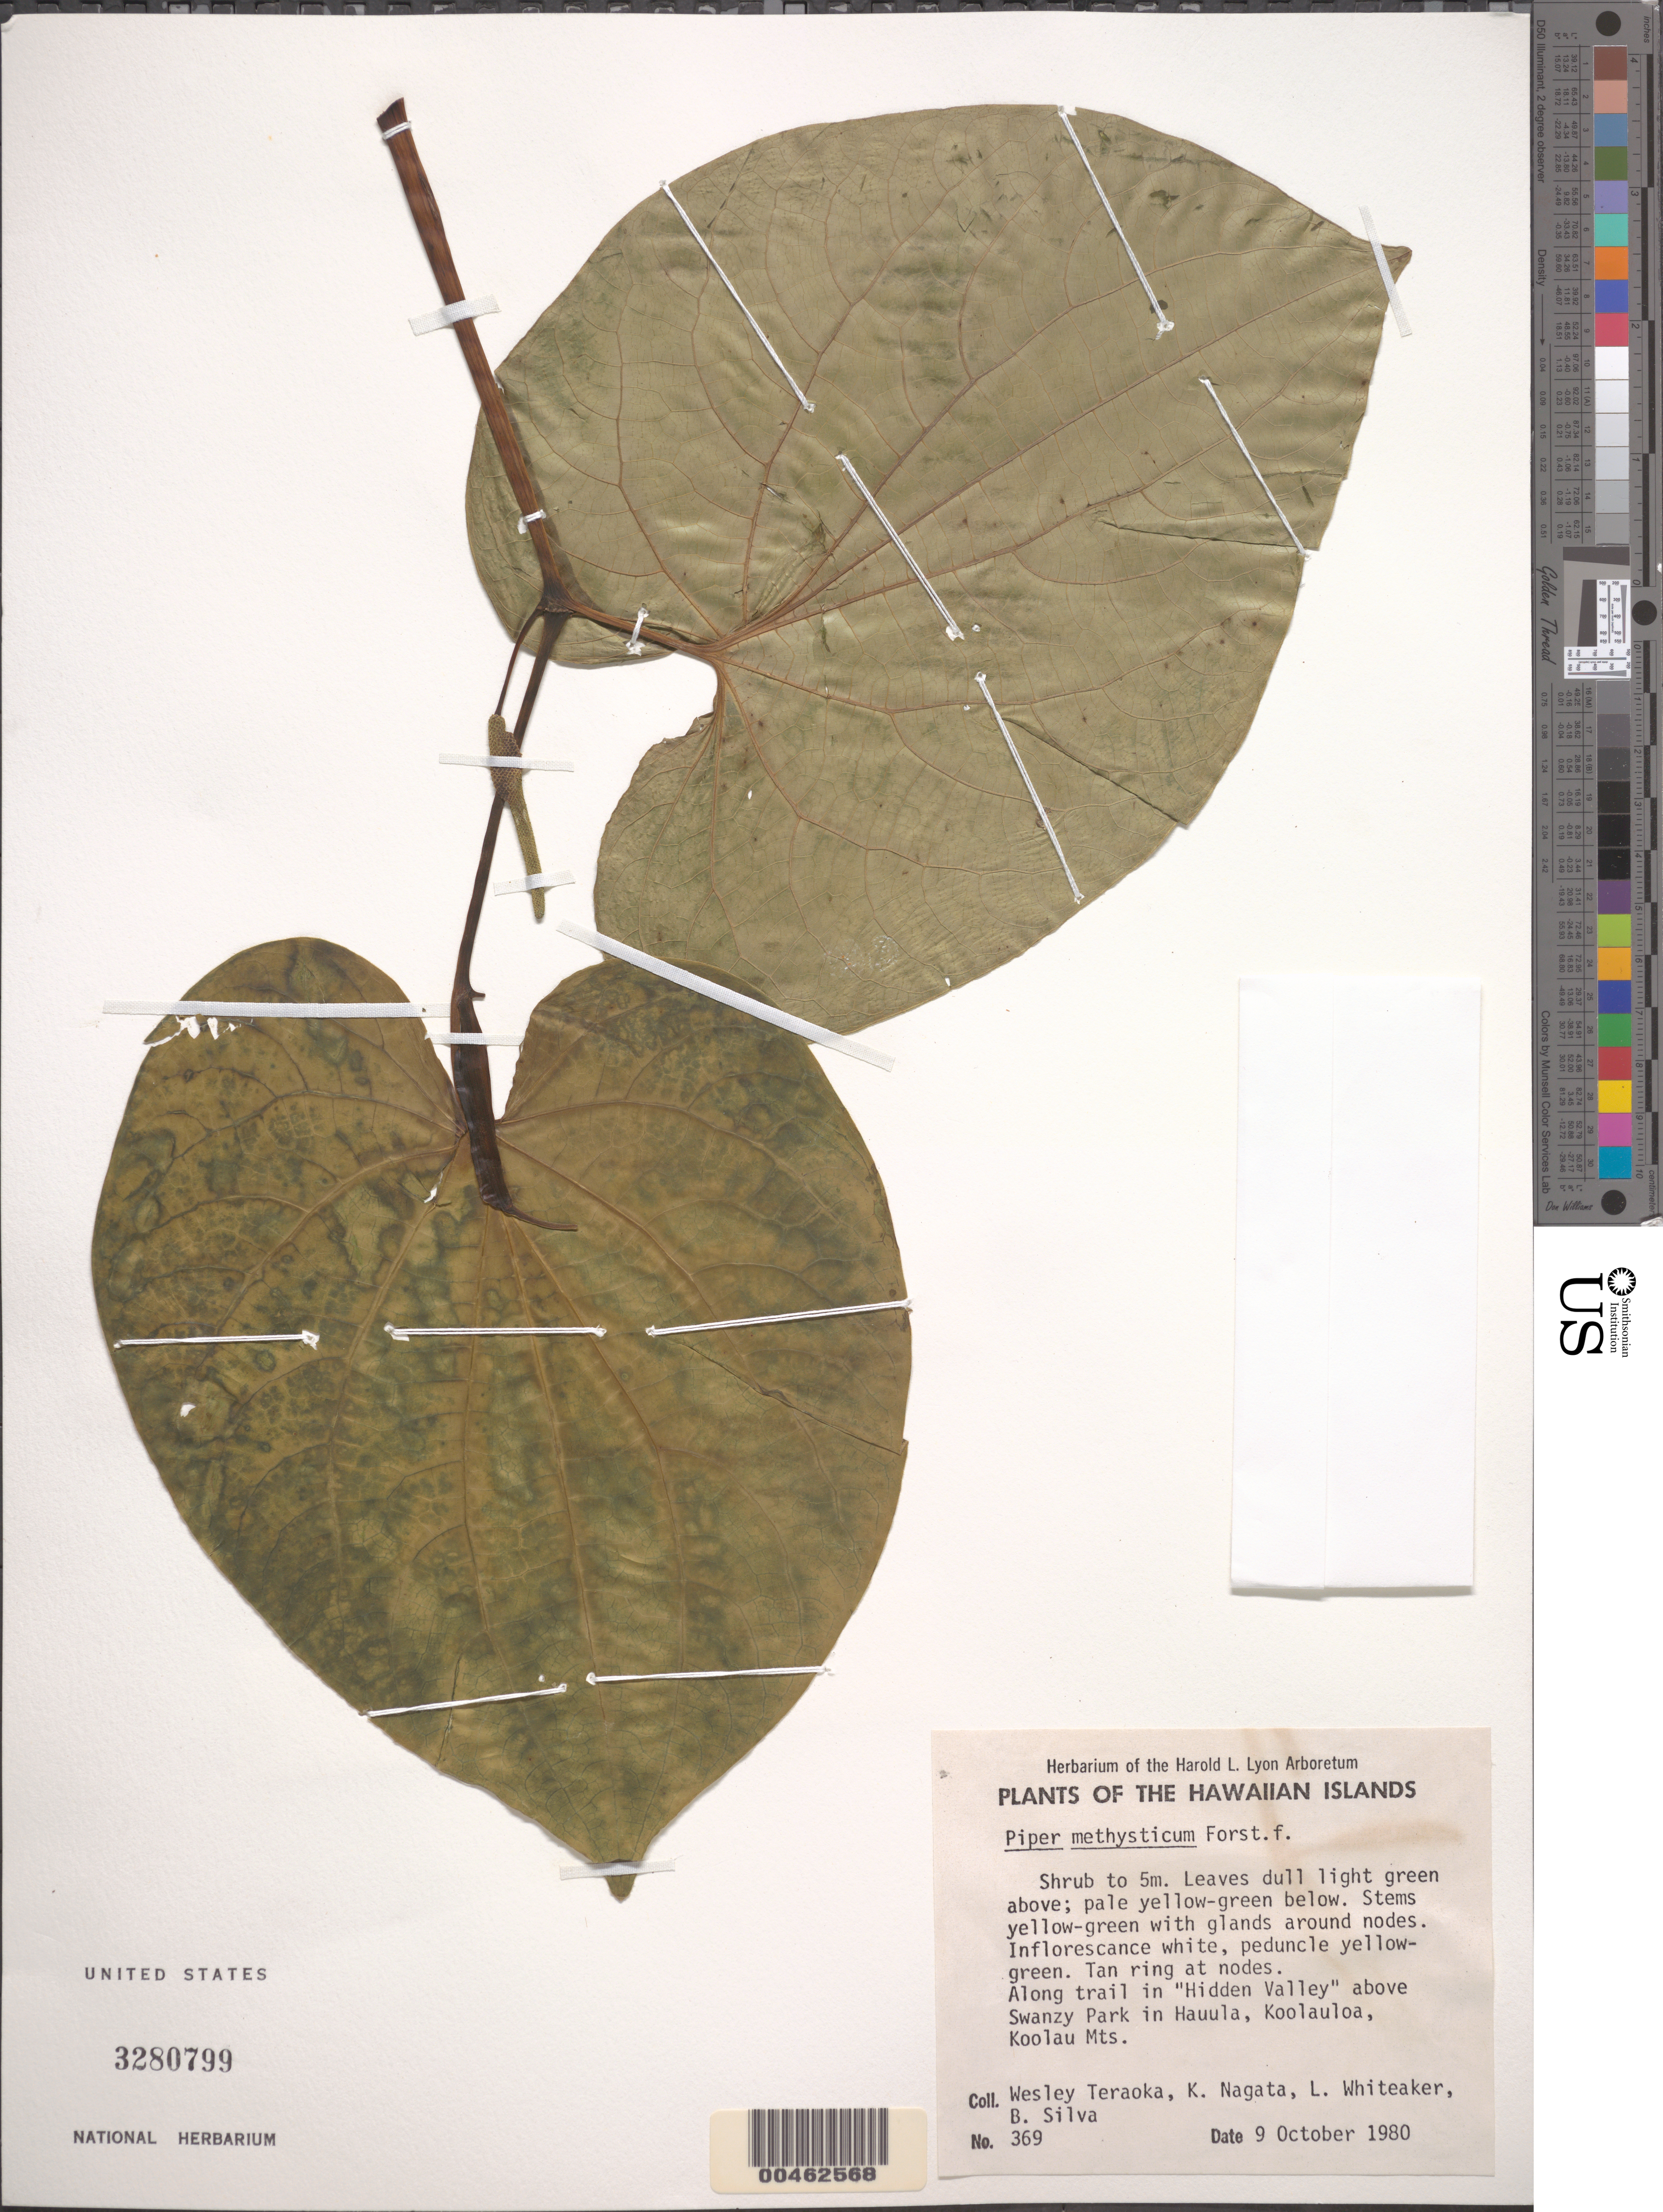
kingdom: Plantae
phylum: Tracheophyta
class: Magnoliopsida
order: Piperales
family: Piperaceae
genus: Piper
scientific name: Piper methysticum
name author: J.R. Forst. & G. Forst.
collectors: W. Teraoka, K. Nagata, L. Whiteaker & B. Silva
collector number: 369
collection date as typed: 9 Oct 1980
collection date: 1980-10-09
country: United States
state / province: Hawaii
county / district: Honolulu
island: Oahu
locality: Along trail in Hidden Valley above Swanzy park in Hauula, Koolauloa, Koolau Mts.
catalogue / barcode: US 3280799